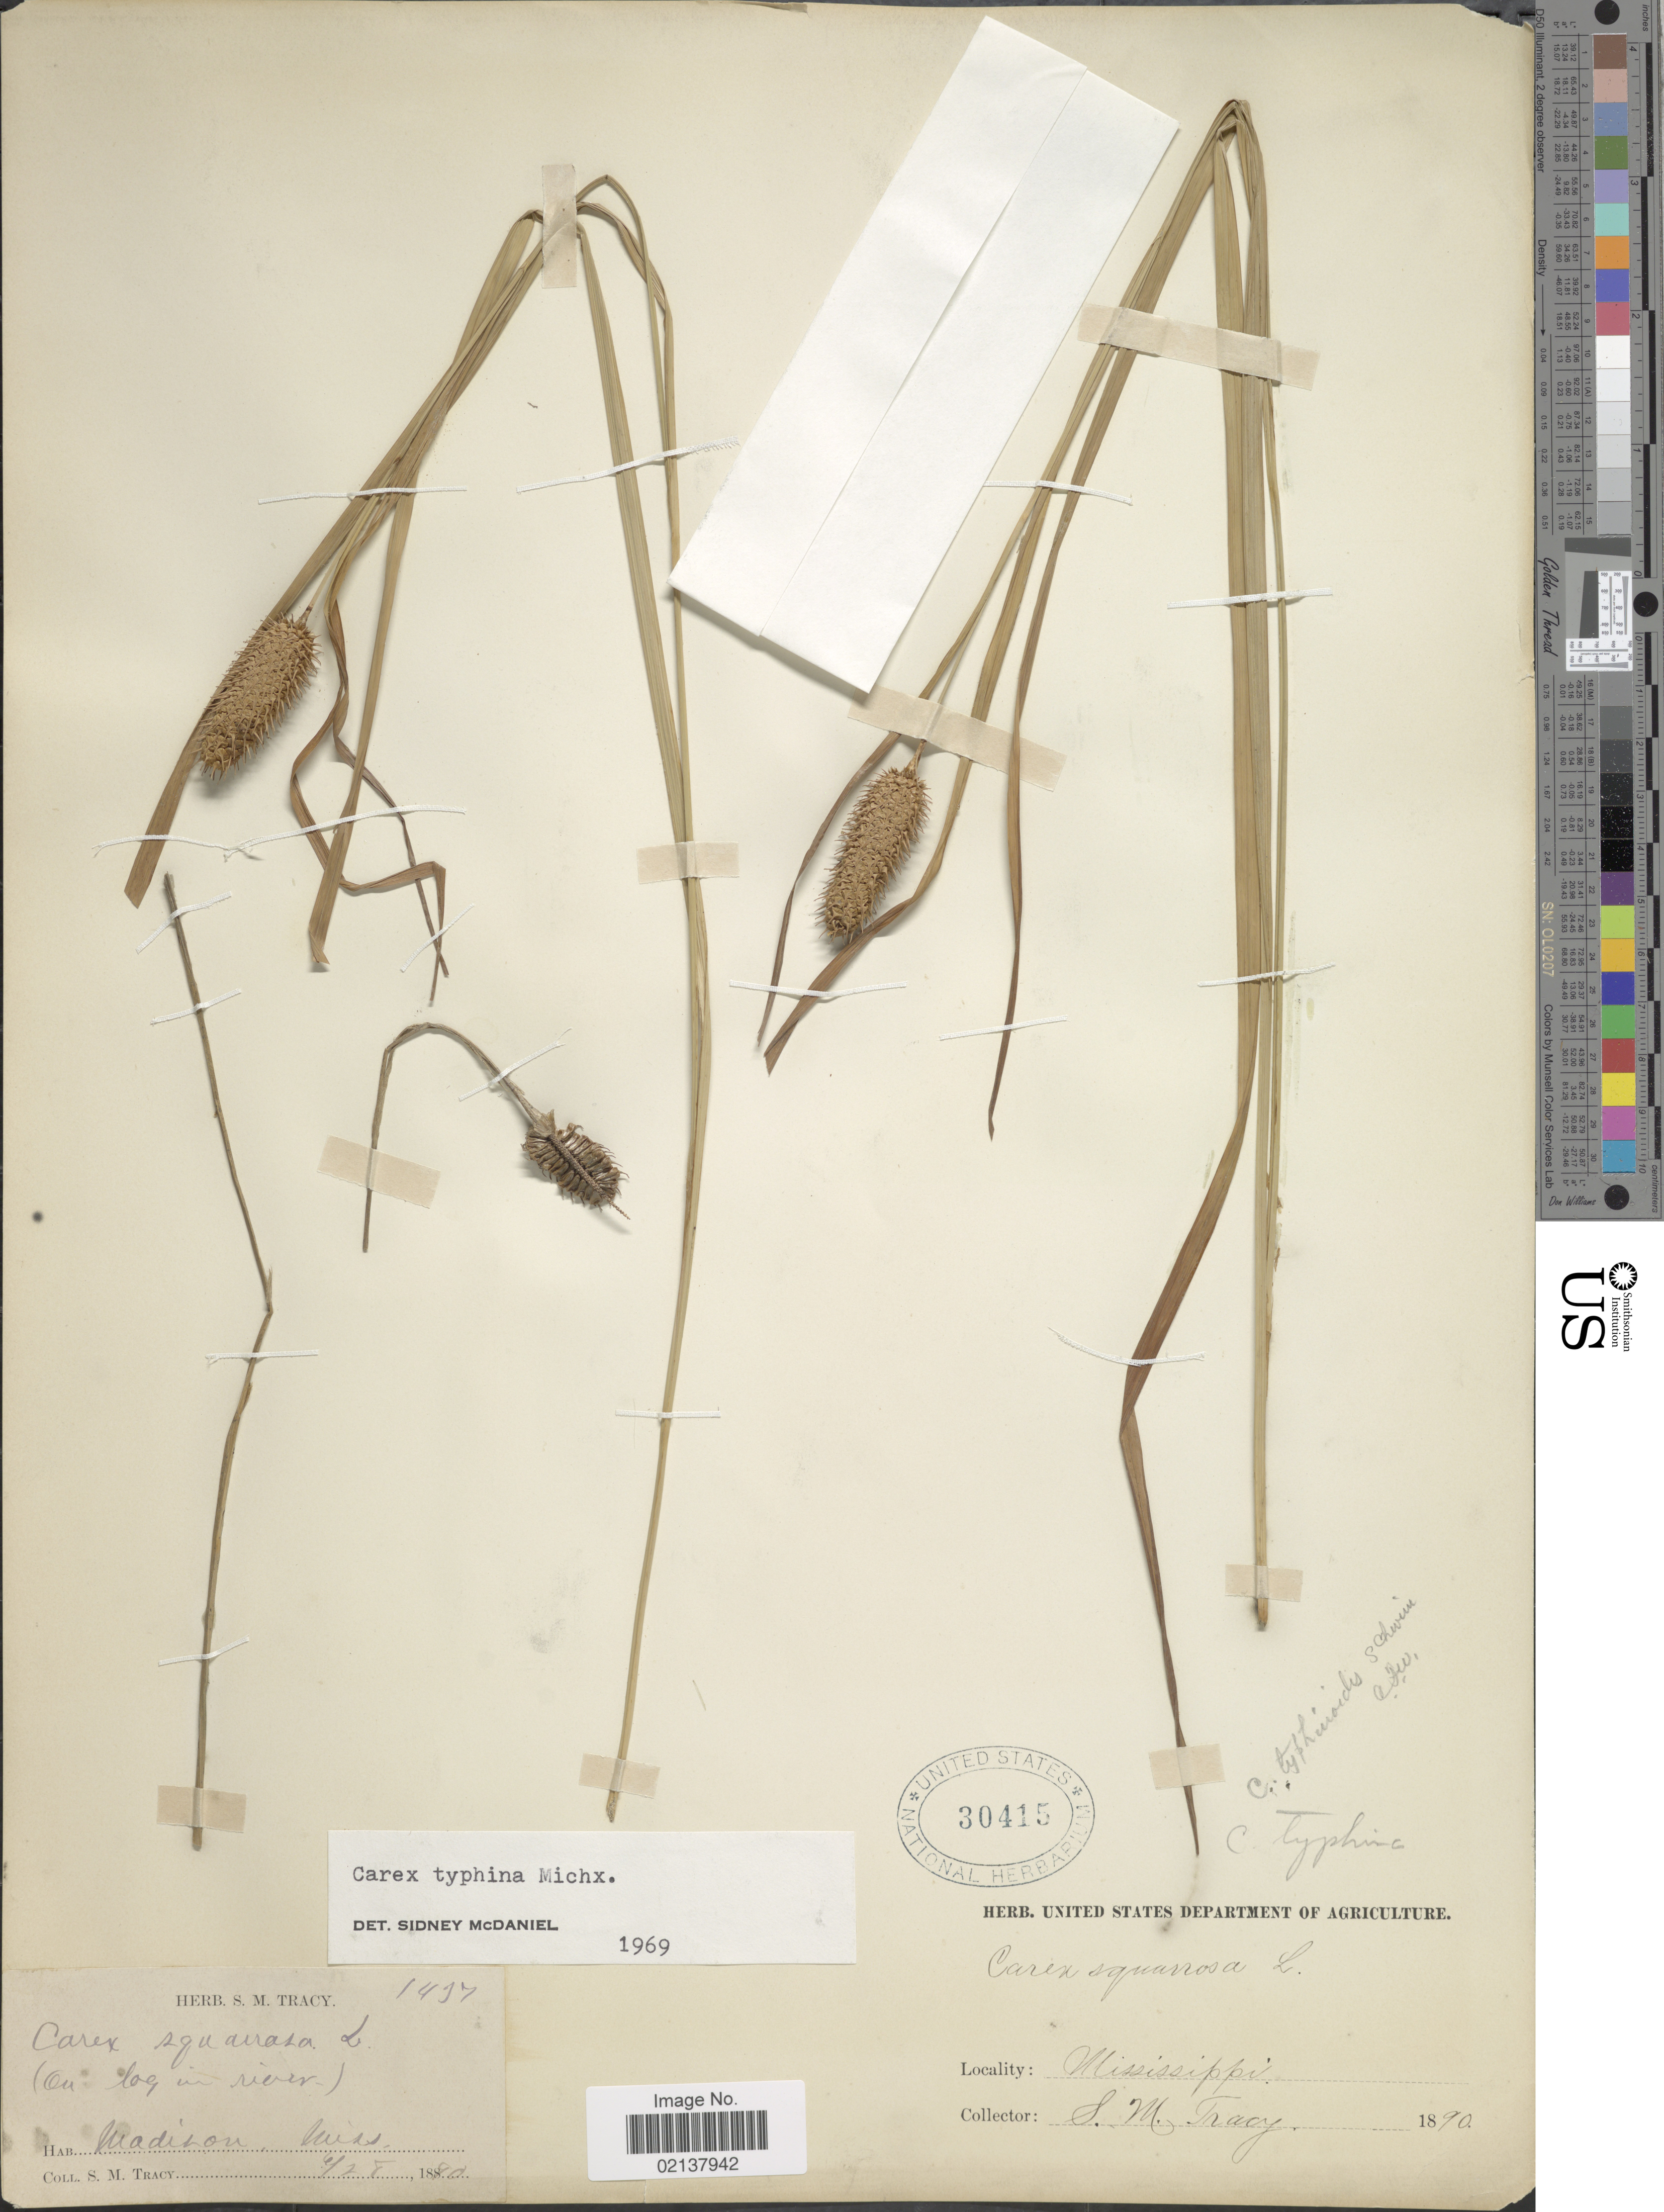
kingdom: Plantae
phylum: Tracheophyta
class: Liliopsida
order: Poales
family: Cyperaceae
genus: Carex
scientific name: Carex typhina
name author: Michx.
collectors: S. M. Tracy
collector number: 1437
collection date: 1880-04-28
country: United States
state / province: Mississippi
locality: Madison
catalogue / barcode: US 30415